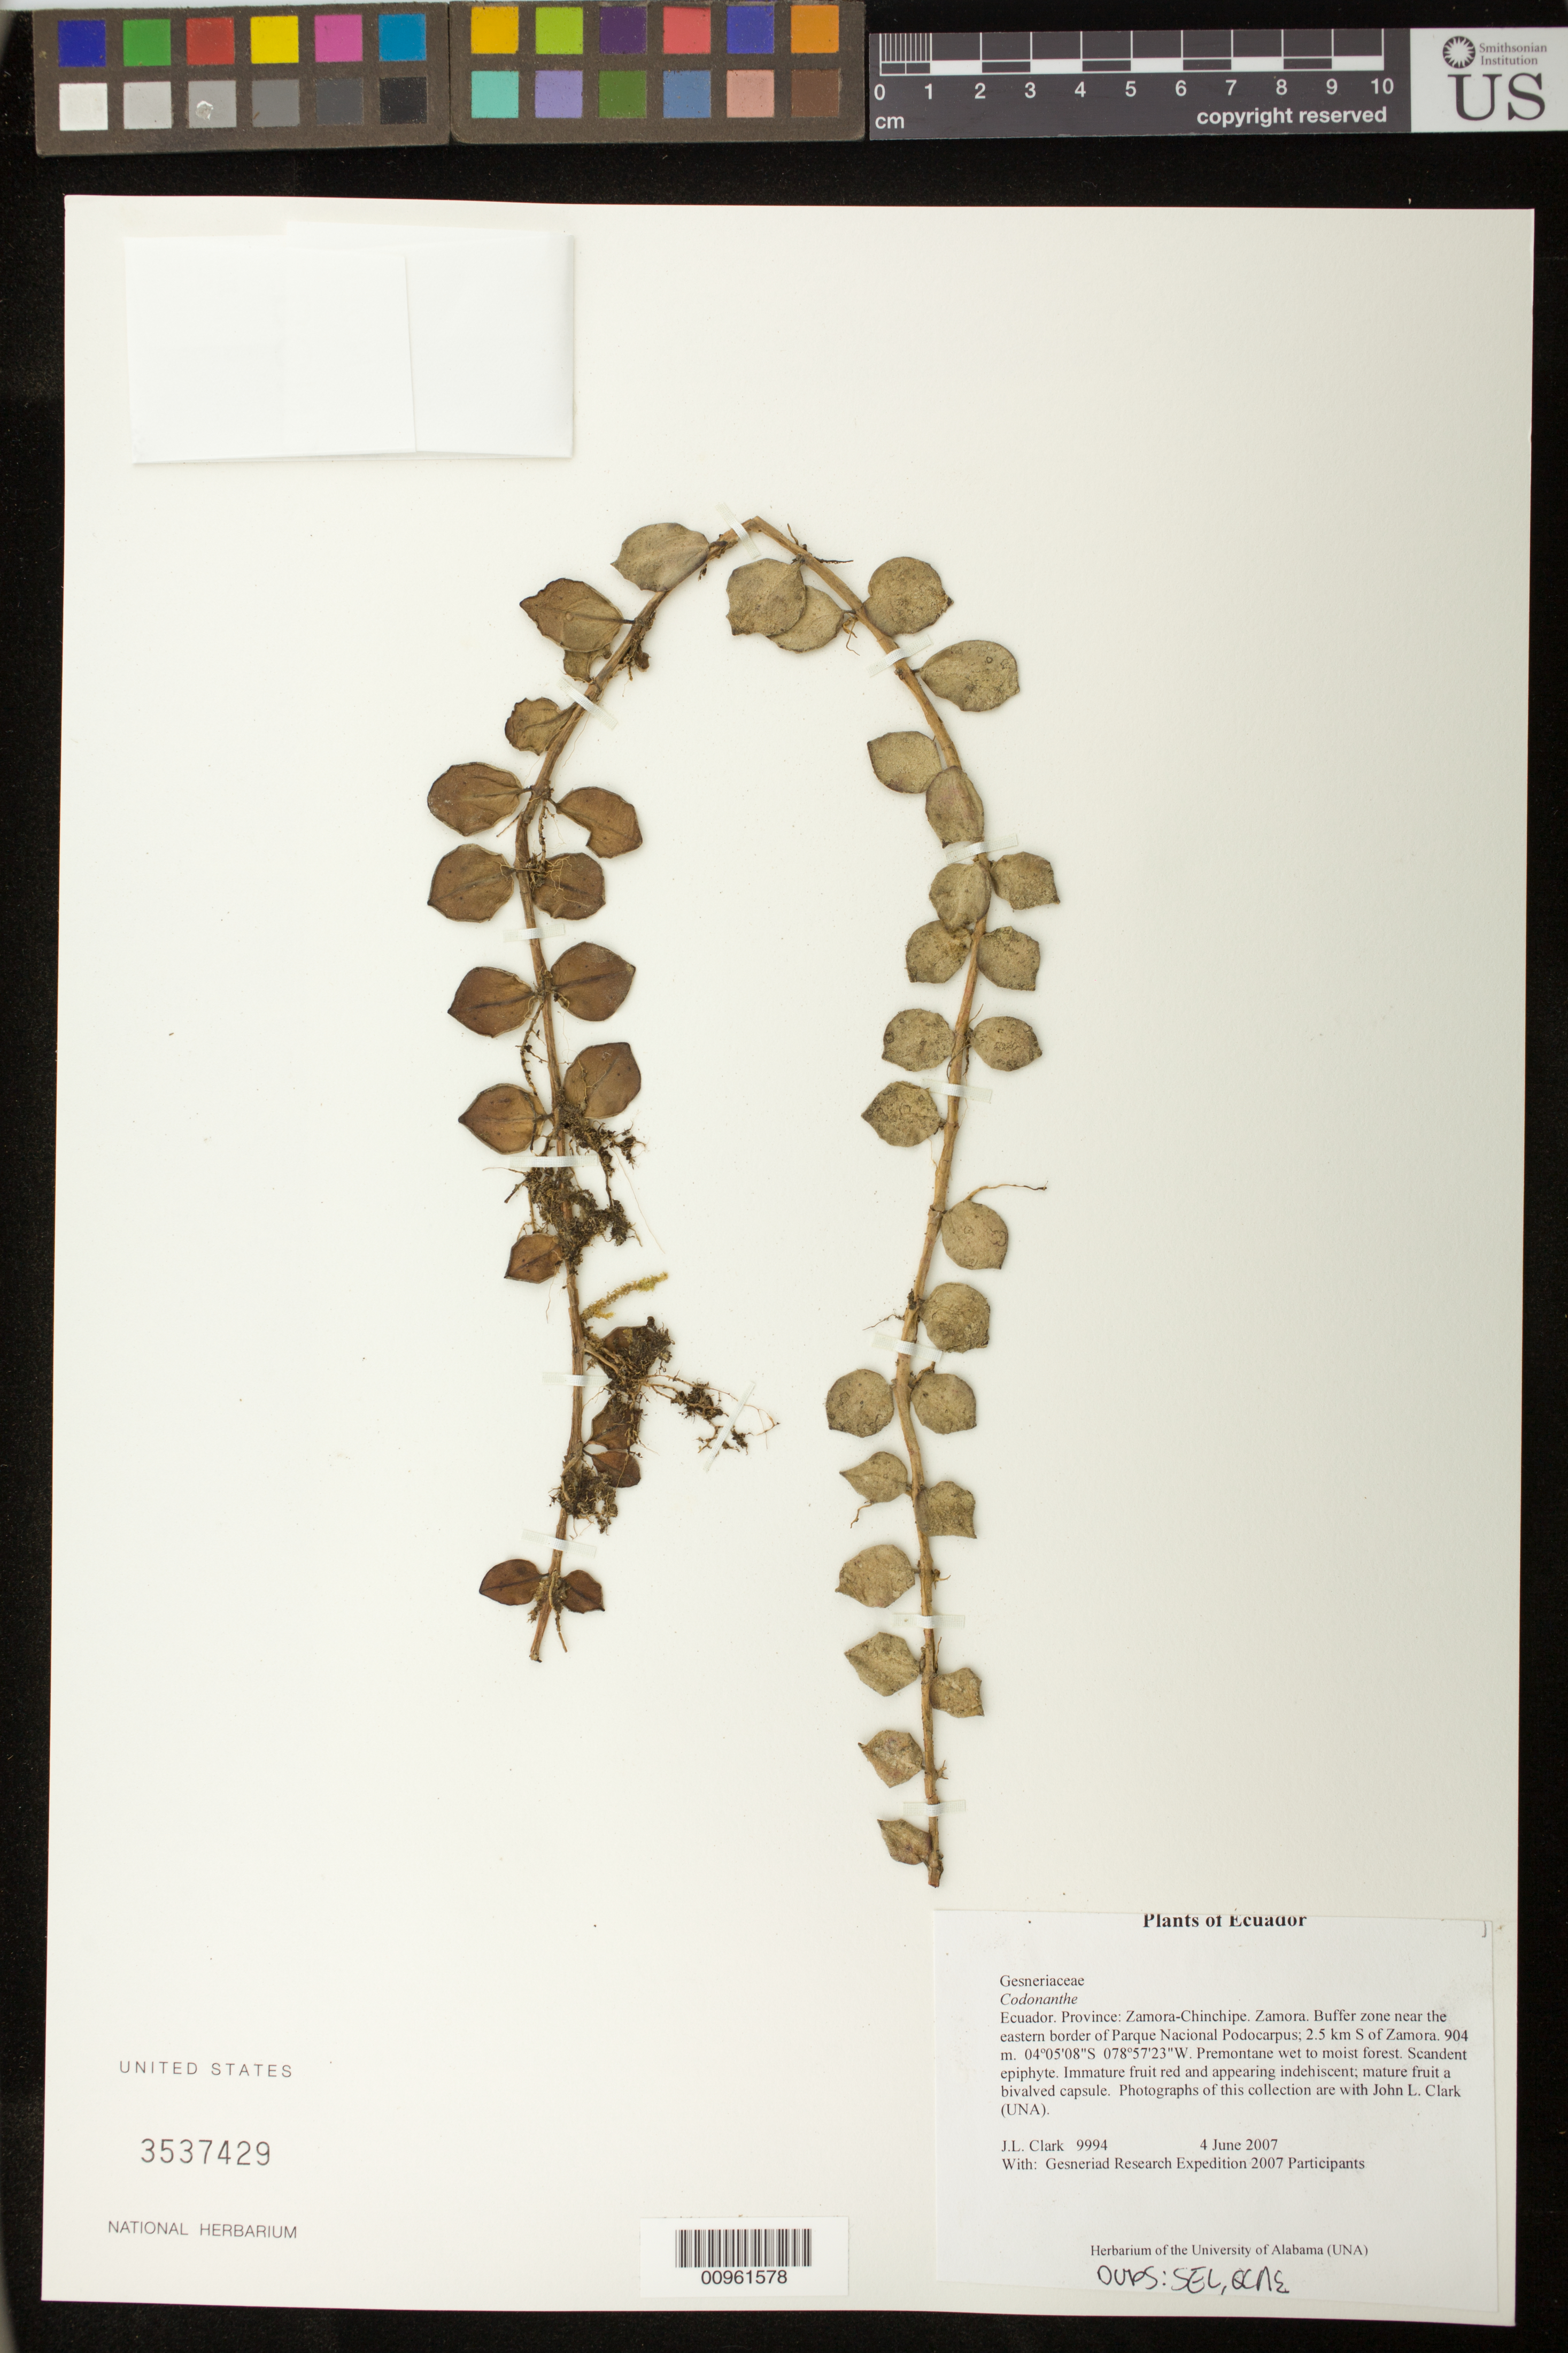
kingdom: Plantae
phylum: Tracheophyta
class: Magnoliopsida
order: Lamiales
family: Gesneriaceae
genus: Codonanthe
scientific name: Codonanthe sp.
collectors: J. L. Clark & Gesneriad Research Expedition 2007 Participants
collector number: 9994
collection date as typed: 04 Jun 2007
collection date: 2007-06-04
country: Ecuador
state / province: Zamora-Chinchipe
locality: Zamora. Buffer zone near the eastern border of Parque Nacional Podocarpus; 2.5 km S of Zamora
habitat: Premontane wet to moist forest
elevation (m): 904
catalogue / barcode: US 3537429